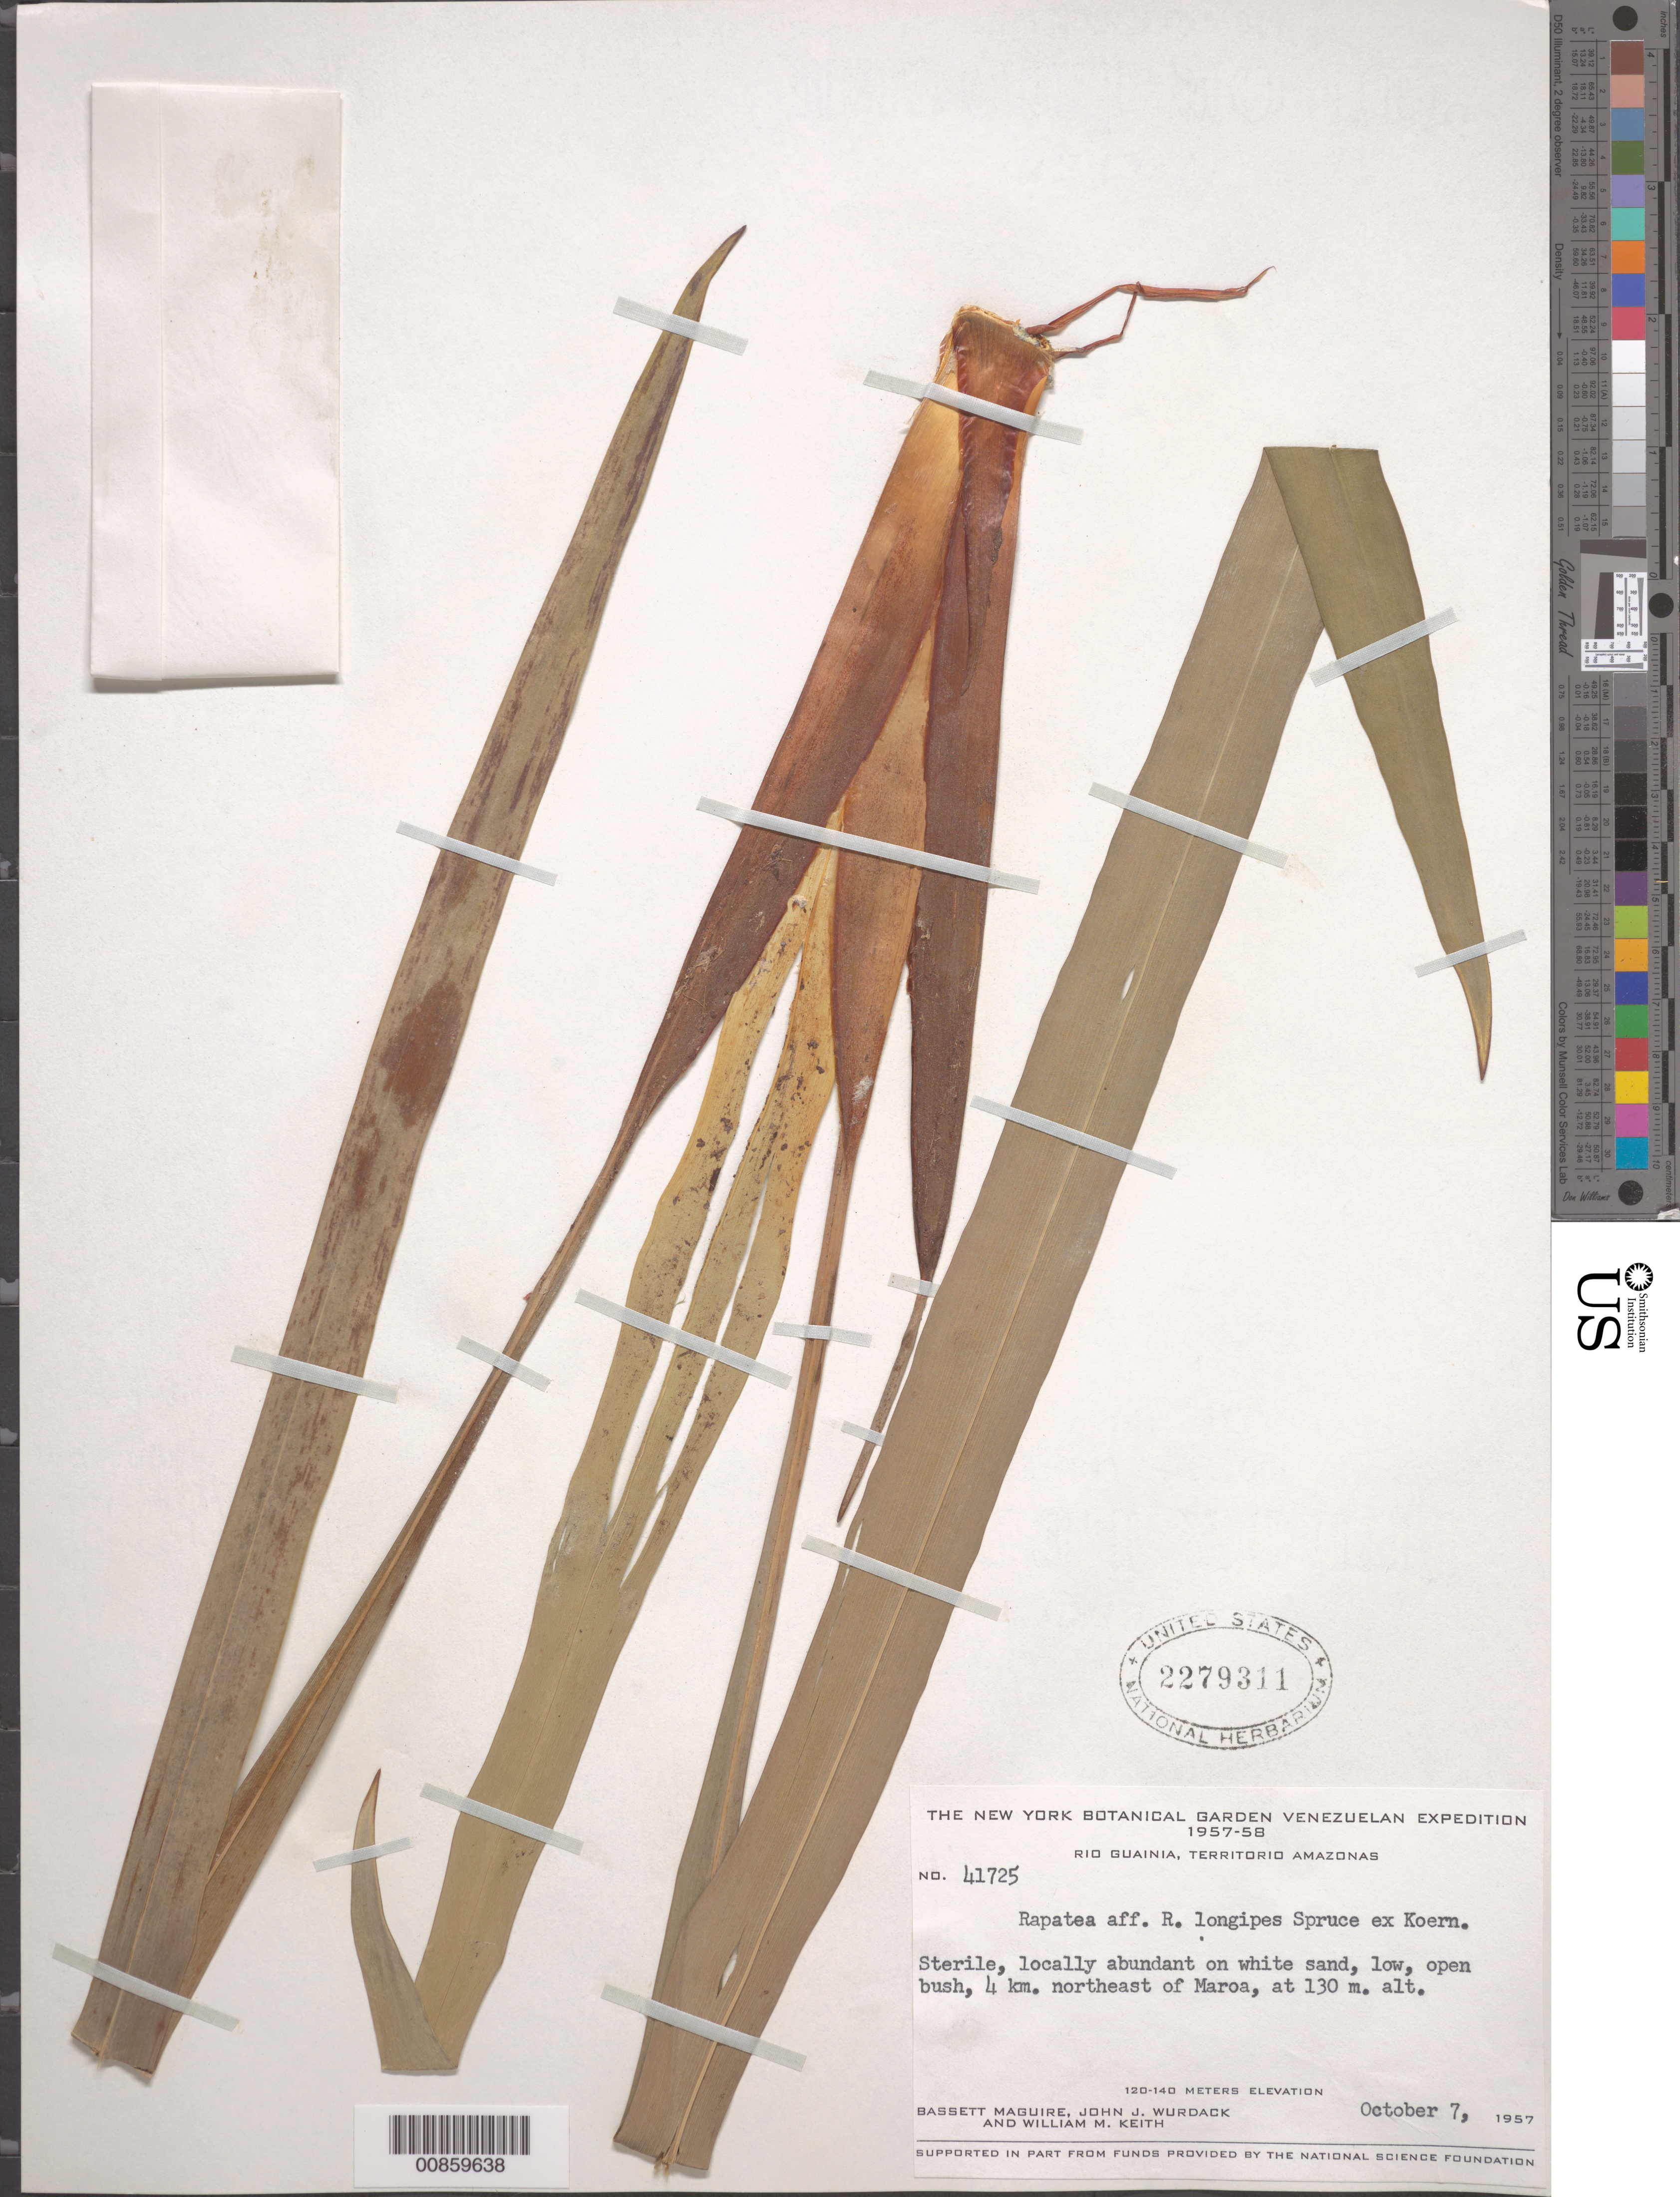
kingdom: Plantae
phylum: Tracheophyta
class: Liliopsida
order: Poales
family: Rapateaceae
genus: Rapatea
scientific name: Rapatea longipes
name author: Spruce ex Körn.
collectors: B. Maguire, J. J. Wurdack & W. Keith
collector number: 41725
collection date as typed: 7-Oct-57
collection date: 1957-10-07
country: Venezuela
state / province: Amazonas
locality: Río Guainía, 4 km NE of Maroa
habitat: White sand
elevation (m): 130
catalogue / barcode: US 2279311